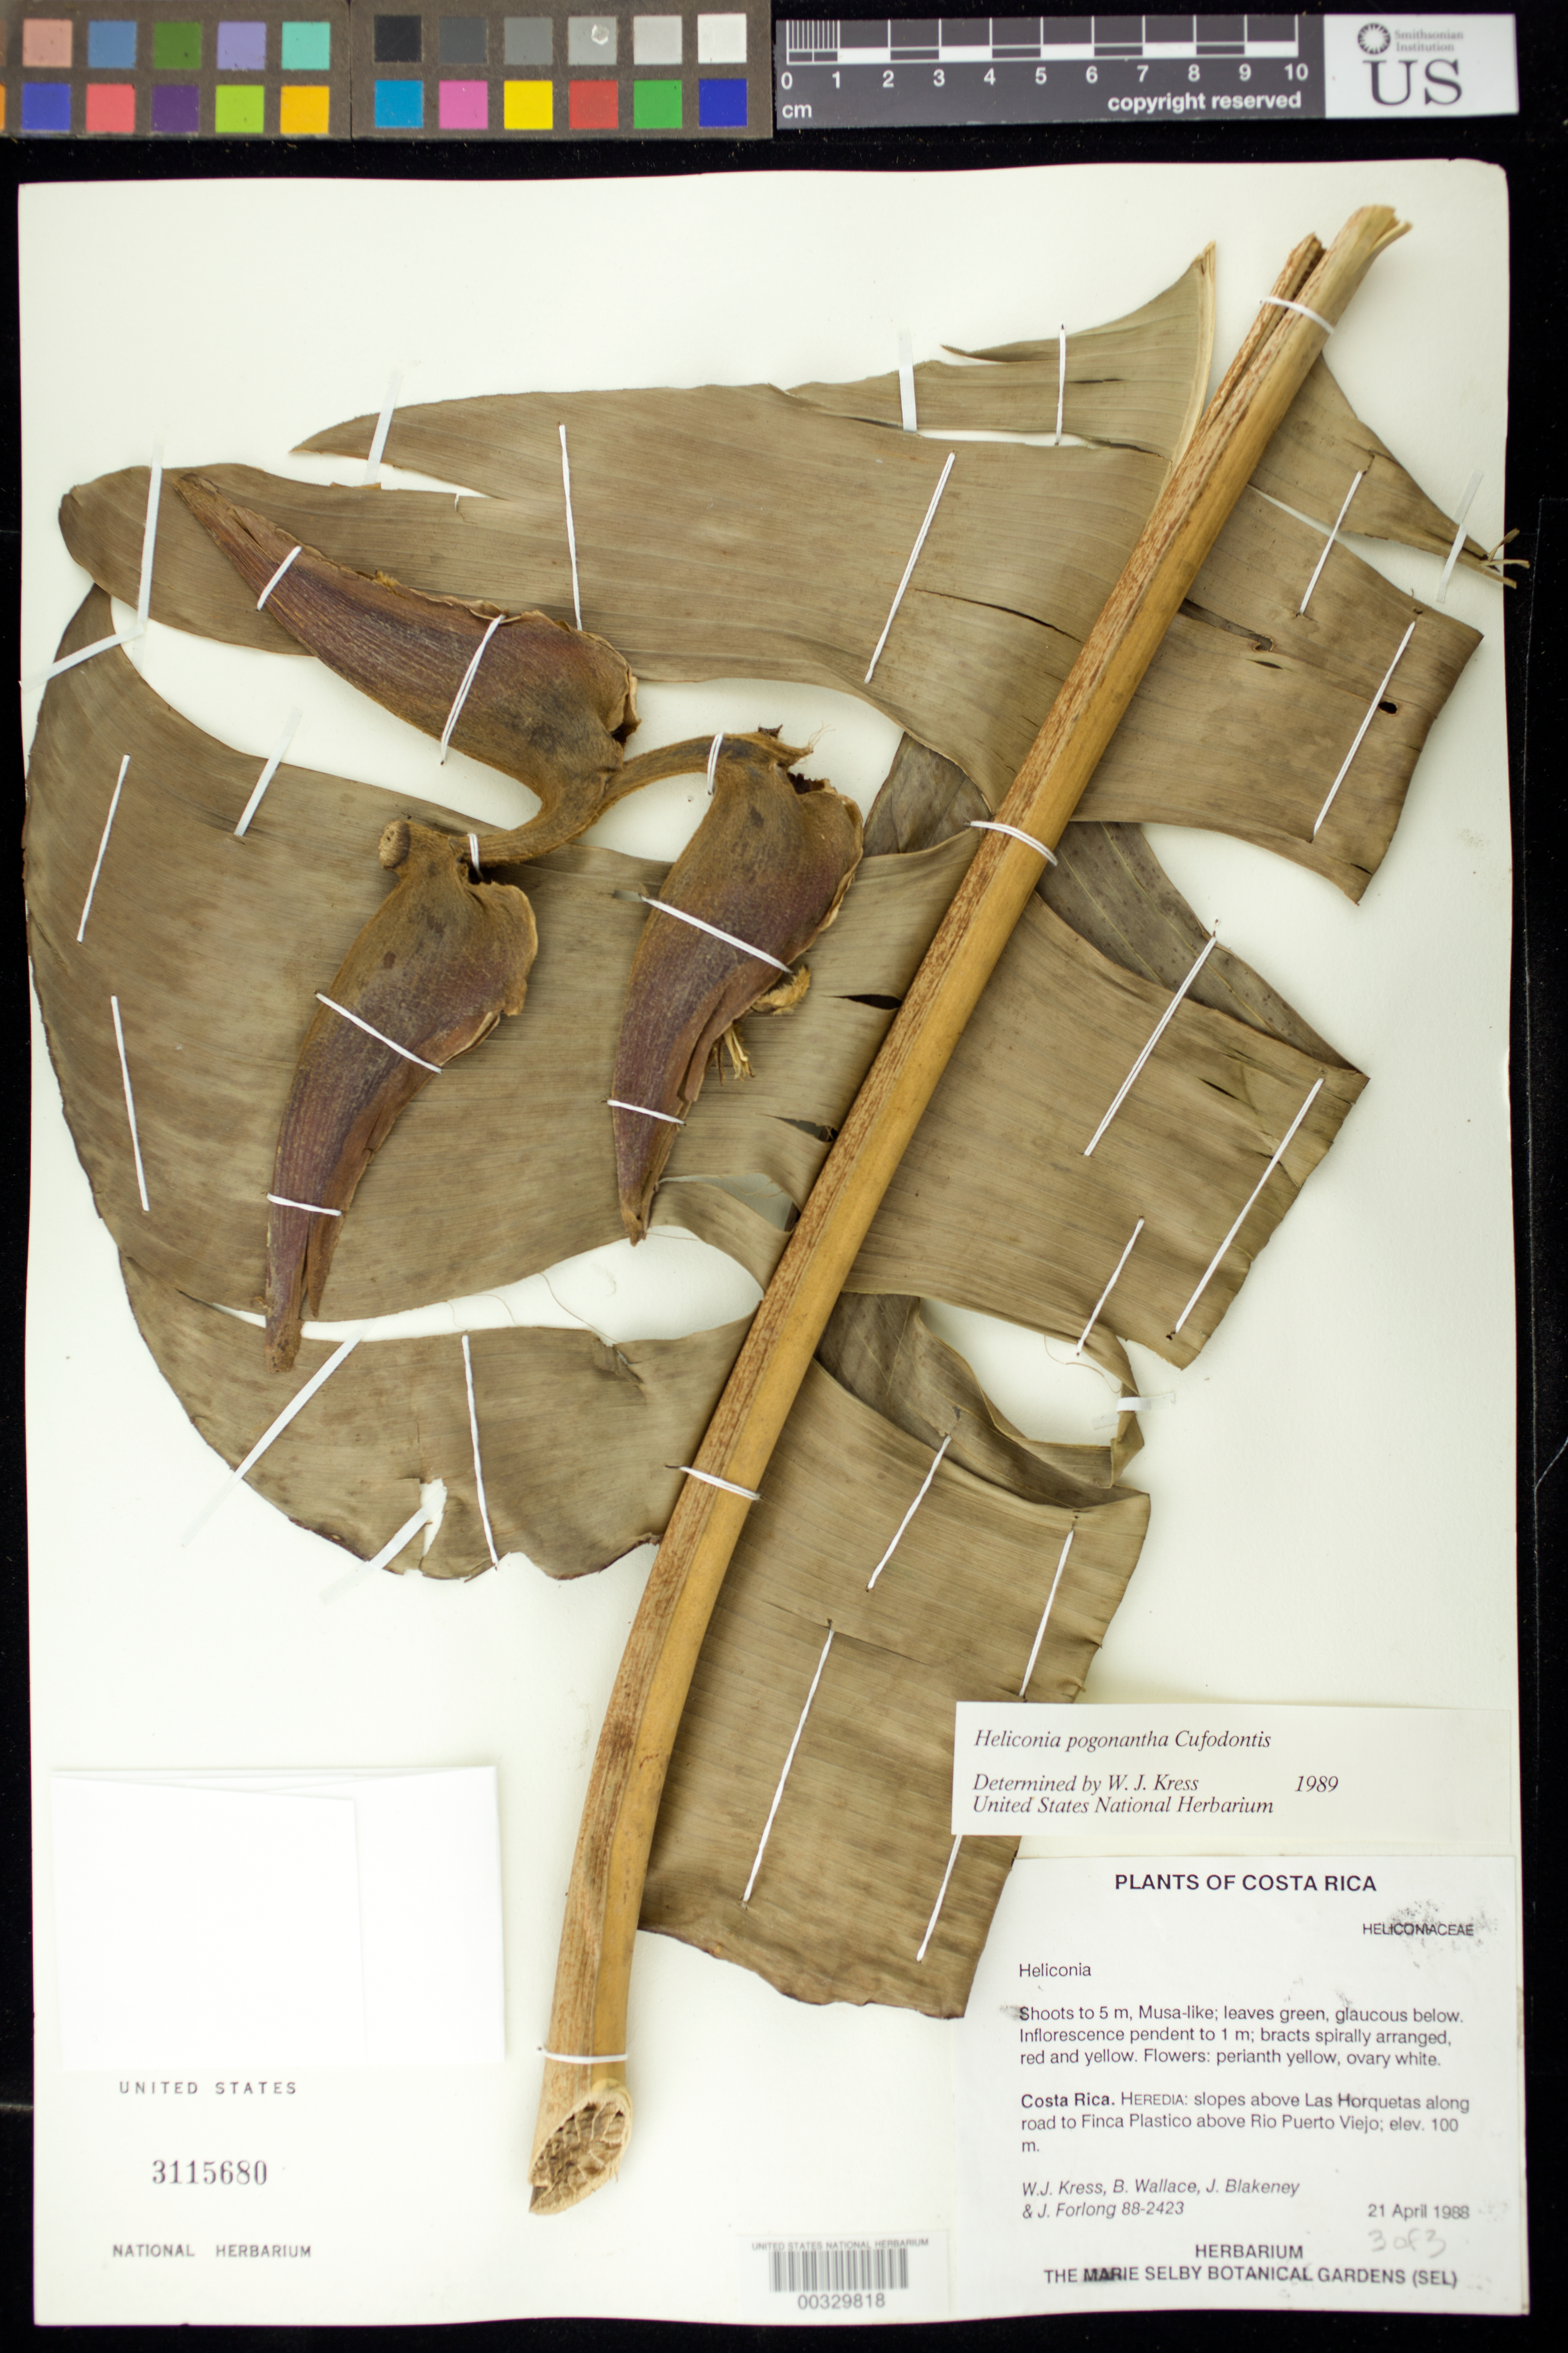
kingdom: Plantae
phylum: Tracheophyta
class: Liliopsida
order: Zingiberales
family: Heliconiaceae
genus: Heliconia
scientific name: Heliconia pogonantha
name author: Cufod.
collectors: W. J. Kress, B. Wallace, J. Blakeney & J. Forlong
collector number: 88-2423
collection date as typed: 21 Apr 1988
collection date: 1988-04-21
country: Costa Rica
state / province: Heredia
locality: Slopes above las horquetas along road to finca plastico above rio puerto viejo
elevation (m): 100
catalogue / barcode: US 3115680